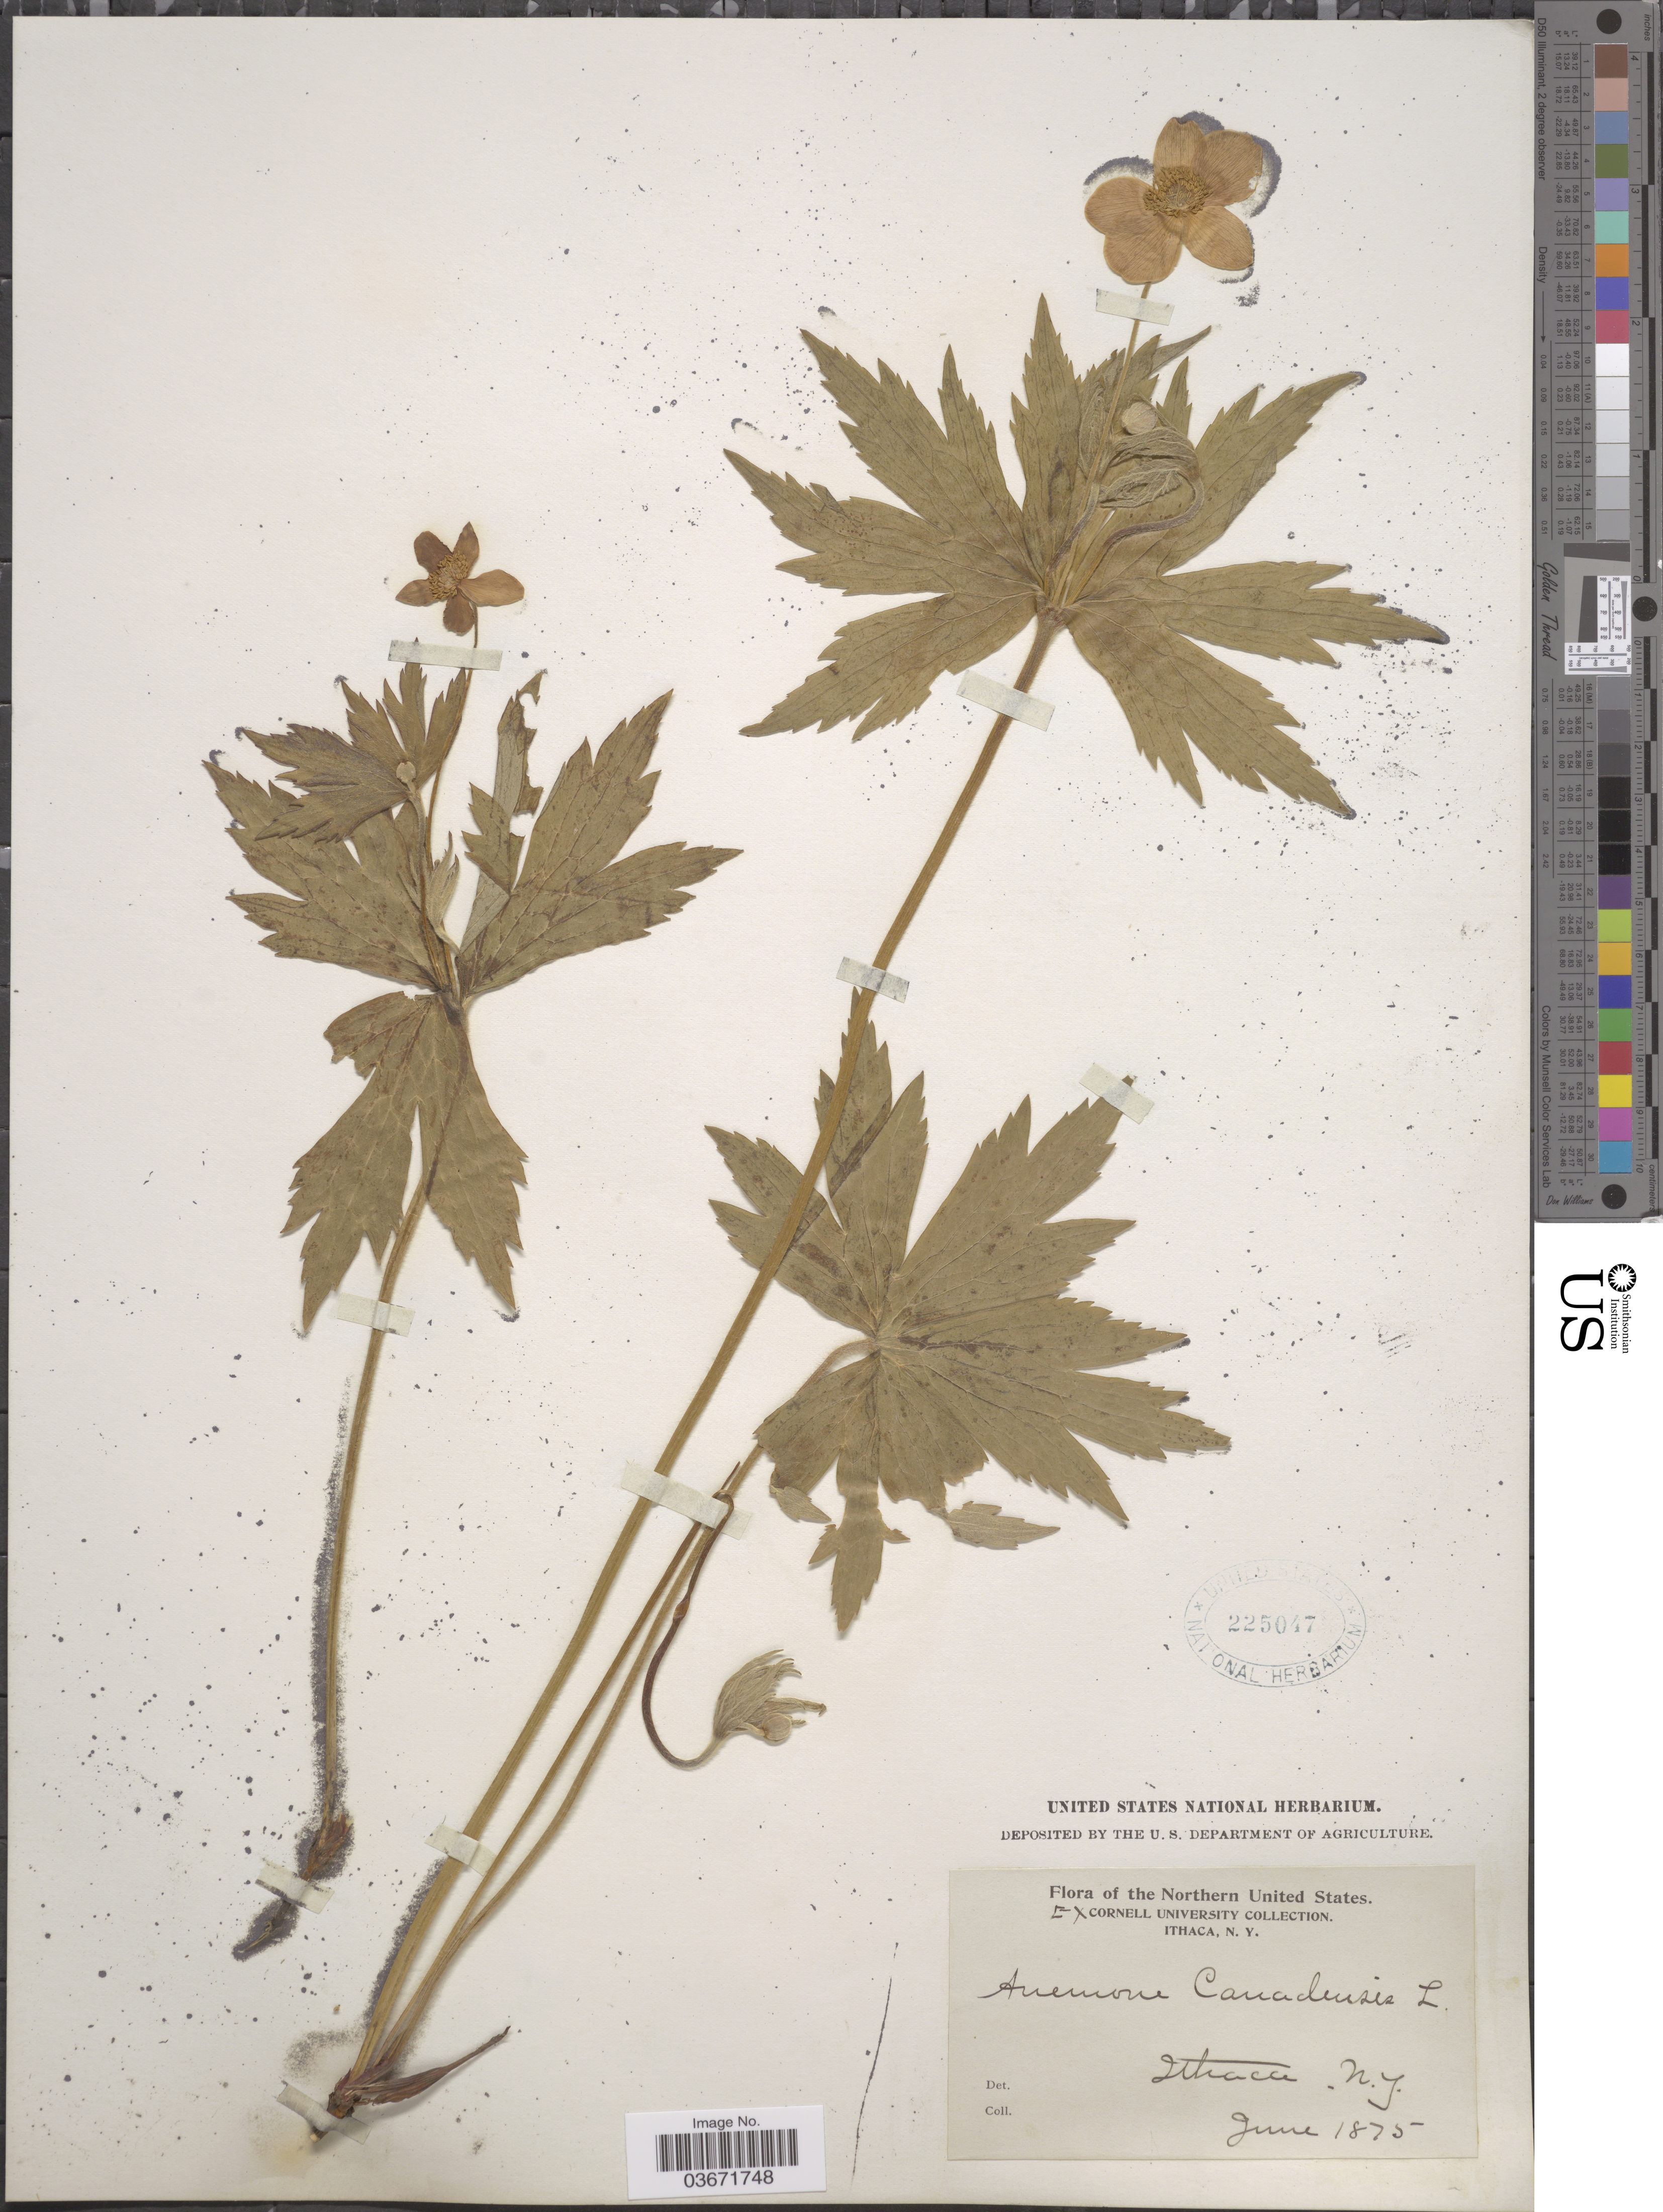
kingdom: Plantae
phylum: Tracheophyta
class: Magnoliopsida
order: Ranunculales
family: Ranunculaceae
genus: Anemone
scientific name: Anemone canadensis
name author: L.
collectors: Cornell University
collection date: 1875-06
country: United States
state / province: New York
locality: Northern United States. Ithaca.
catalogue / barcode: US 225047